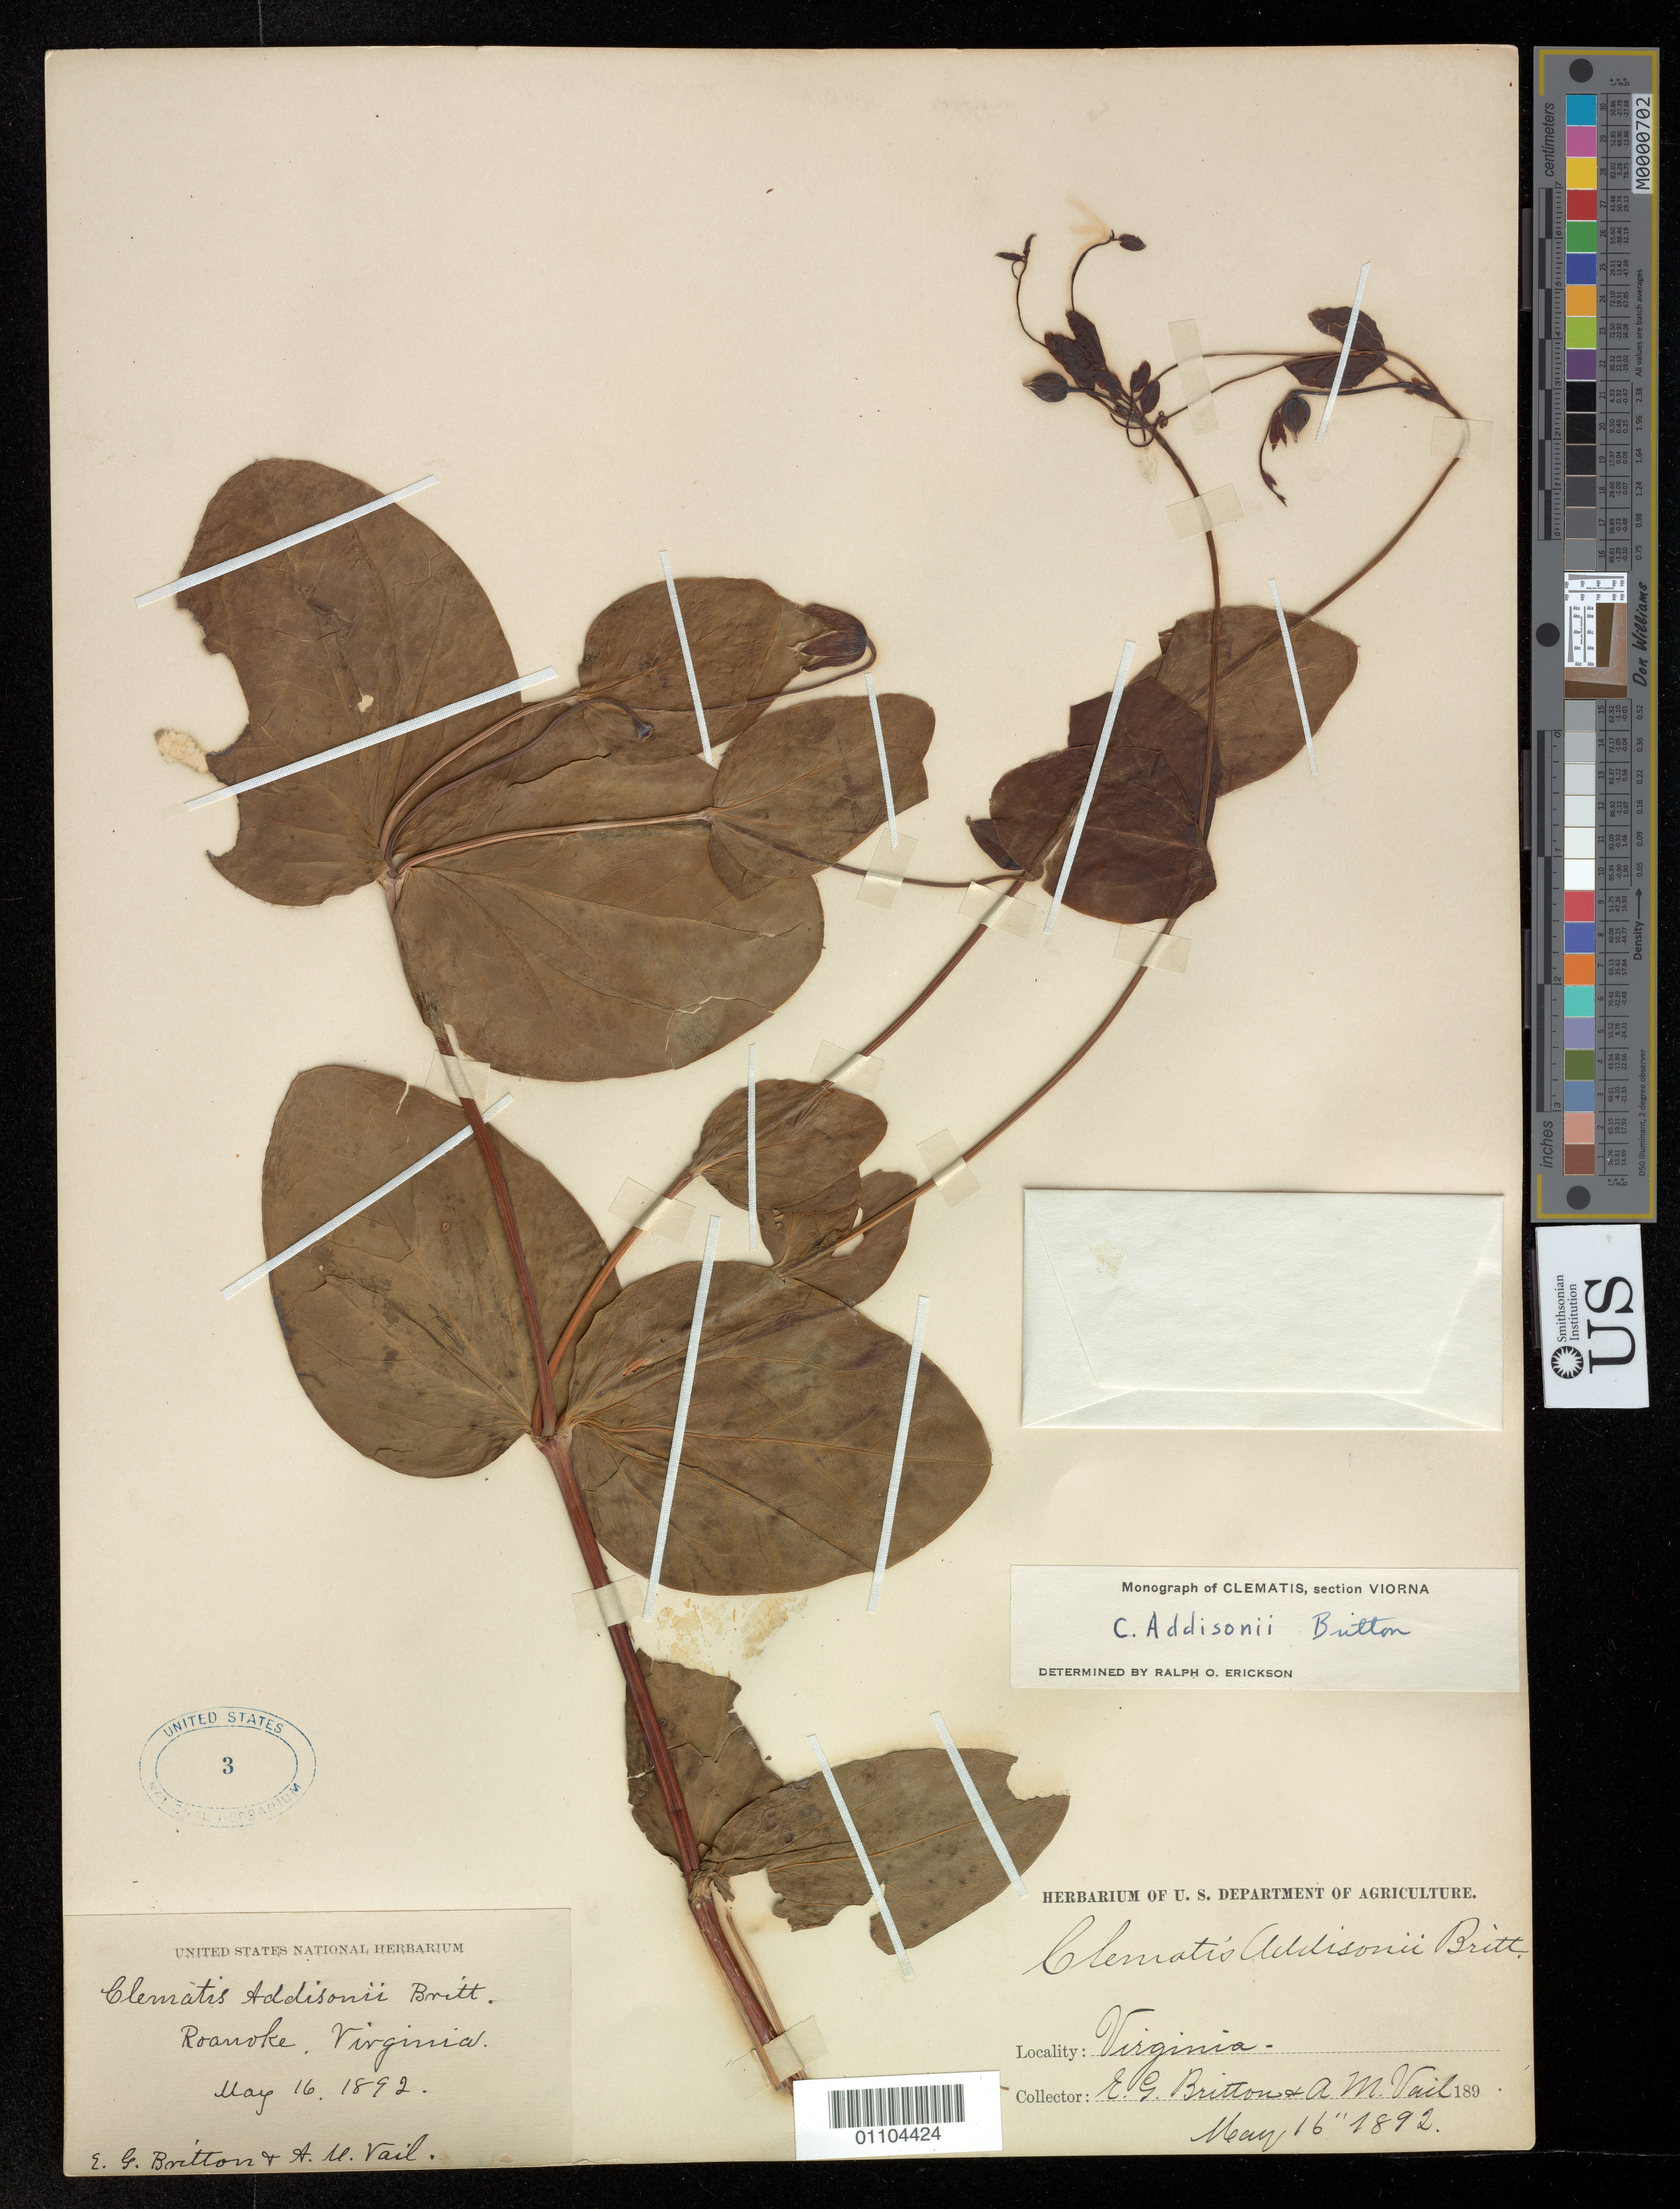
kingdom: Plantae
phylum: Tracheophyta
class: Magnoliopsida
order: Ranunculales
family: Ranunculaceae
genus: Clematis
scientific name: Clematis addisonii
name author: Britton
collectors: E. G. Britton & A. Vail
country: United States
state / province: Virginia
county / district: Roanoke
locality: Roanoke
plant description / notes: Sheet #3 of the US National Herbarium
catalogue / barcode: US 3